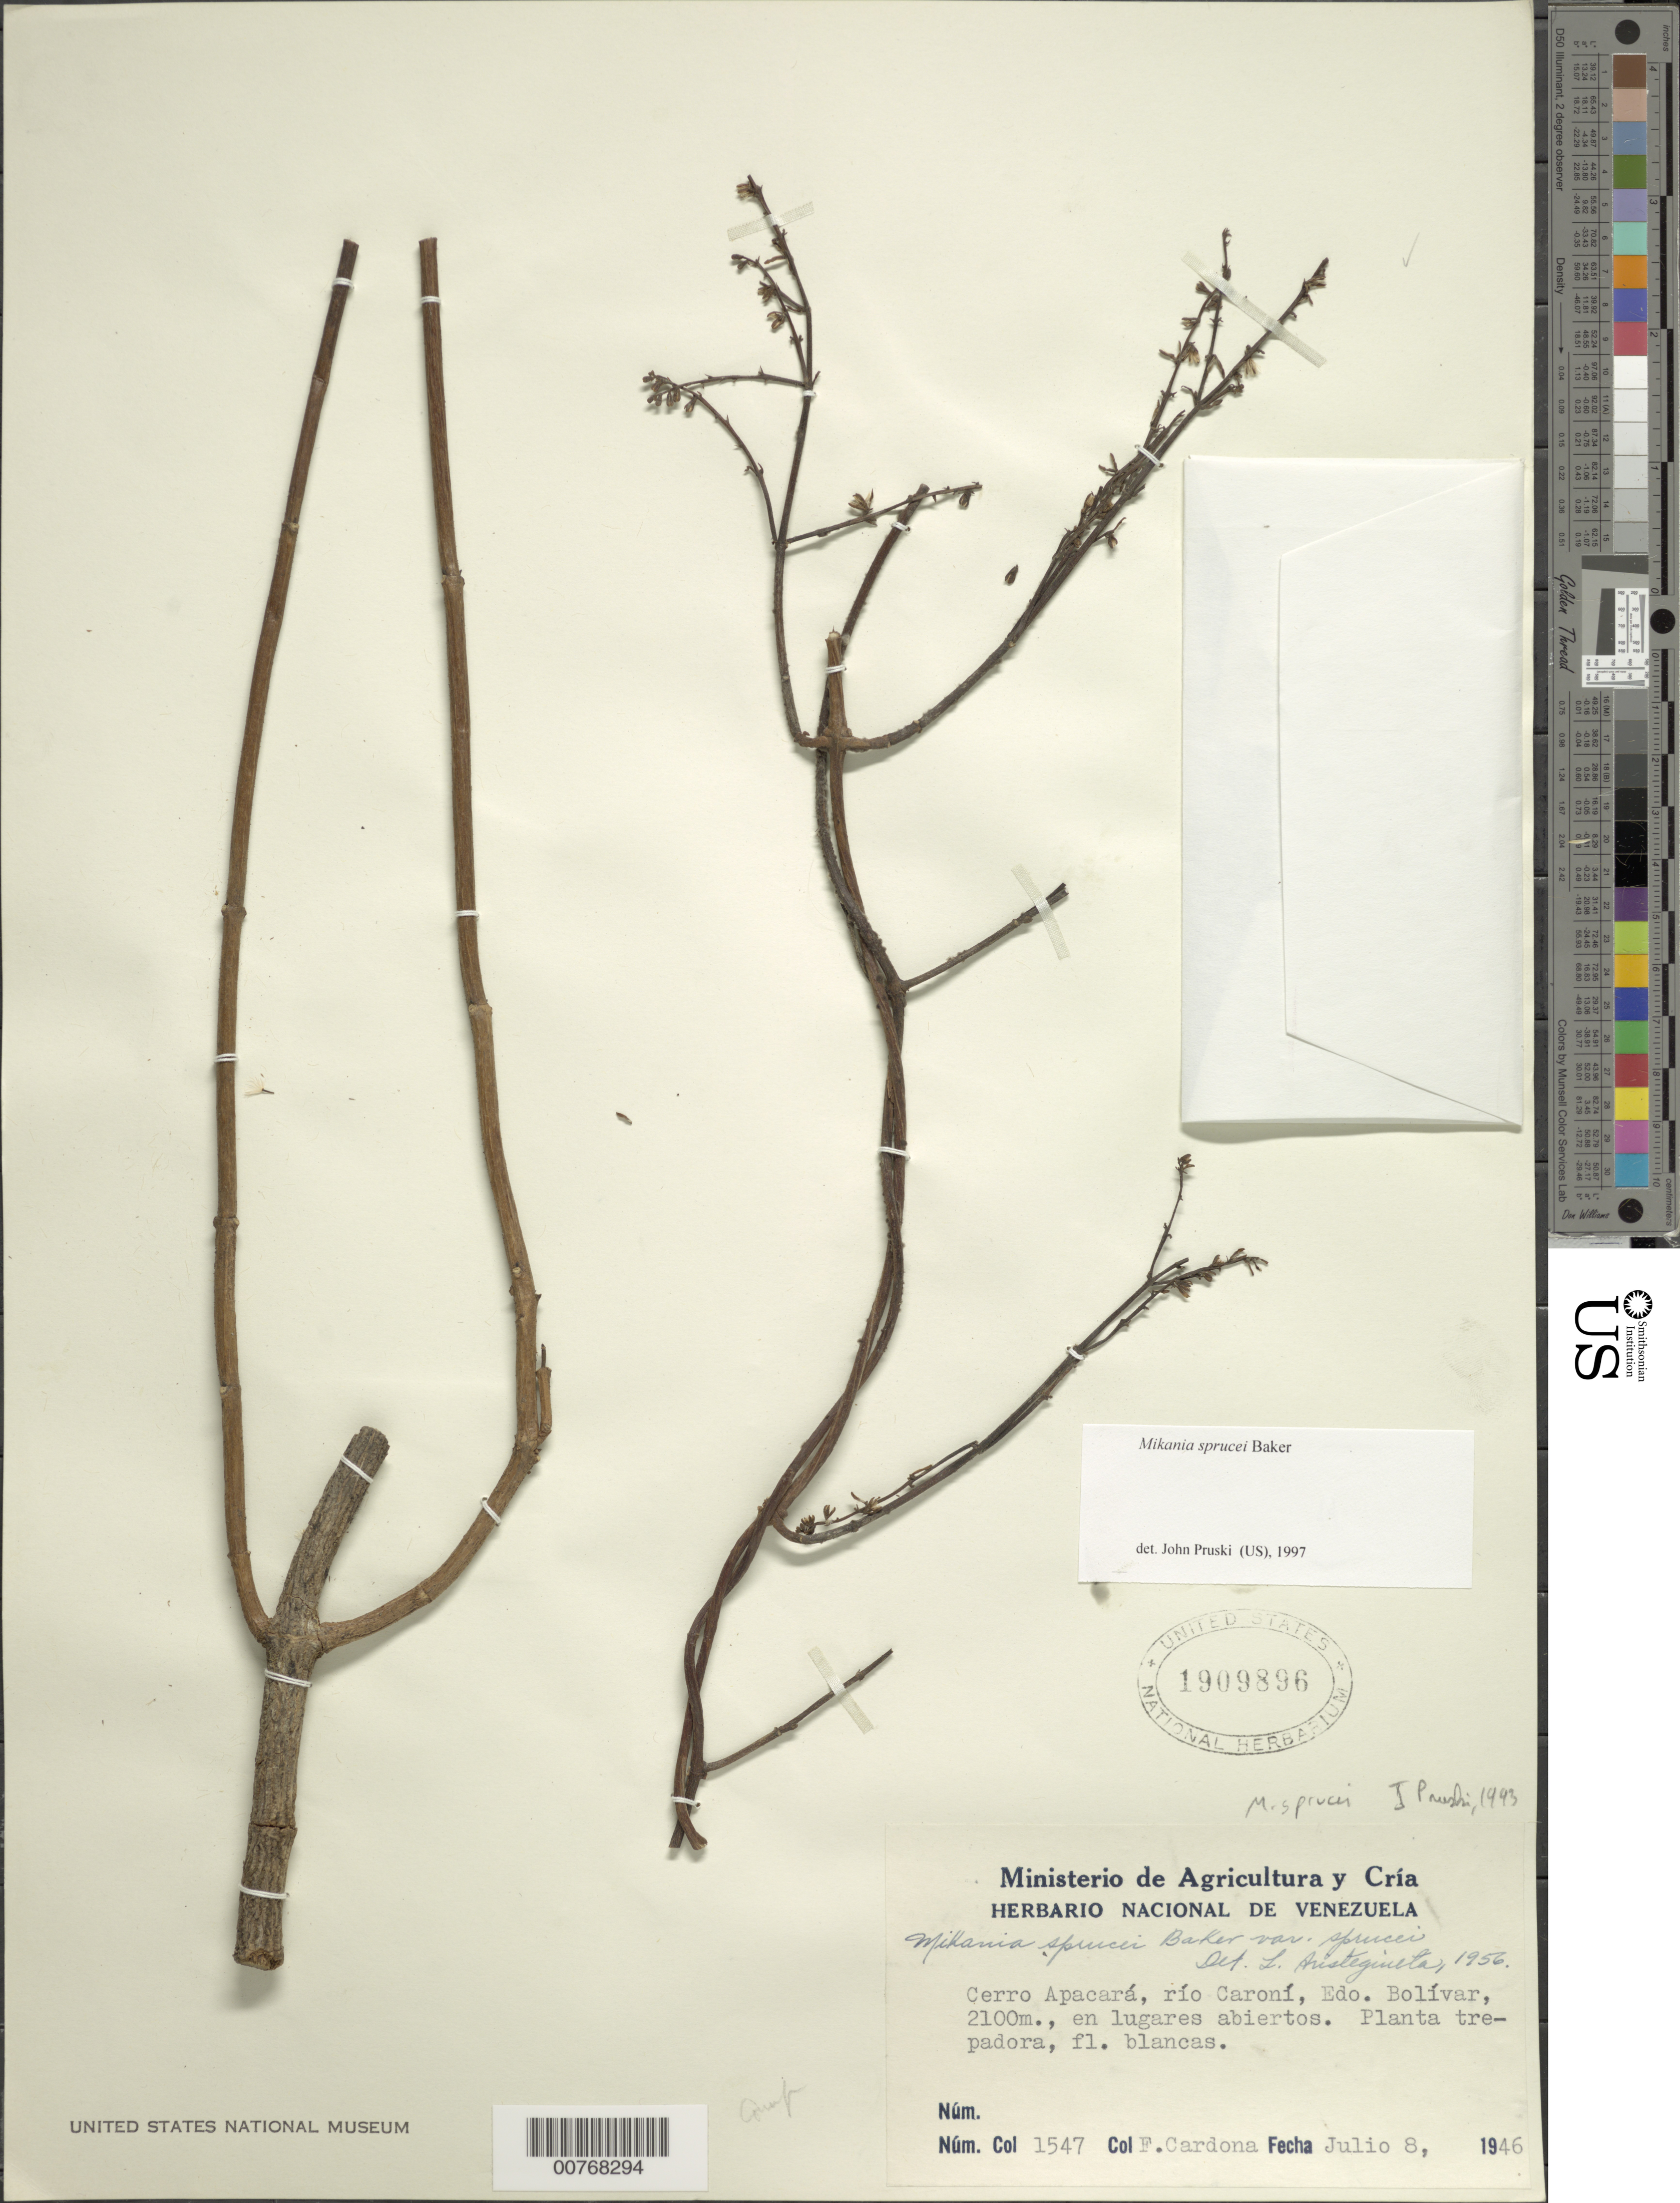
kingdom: Plantae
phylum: Tracheophyta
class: Magnoliopsida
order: Asterales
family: Asteraceae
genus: Mikania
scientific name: Mikania sprucei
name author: Baker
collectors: F. Cardona Puig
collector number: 1547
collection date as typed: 8-Jul-46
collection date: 1946-07-08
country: Venezuela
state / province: Bolívar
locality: Río Caroní, Cerro Apacará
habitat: Open places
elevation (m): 2100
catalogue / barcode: US 1909896